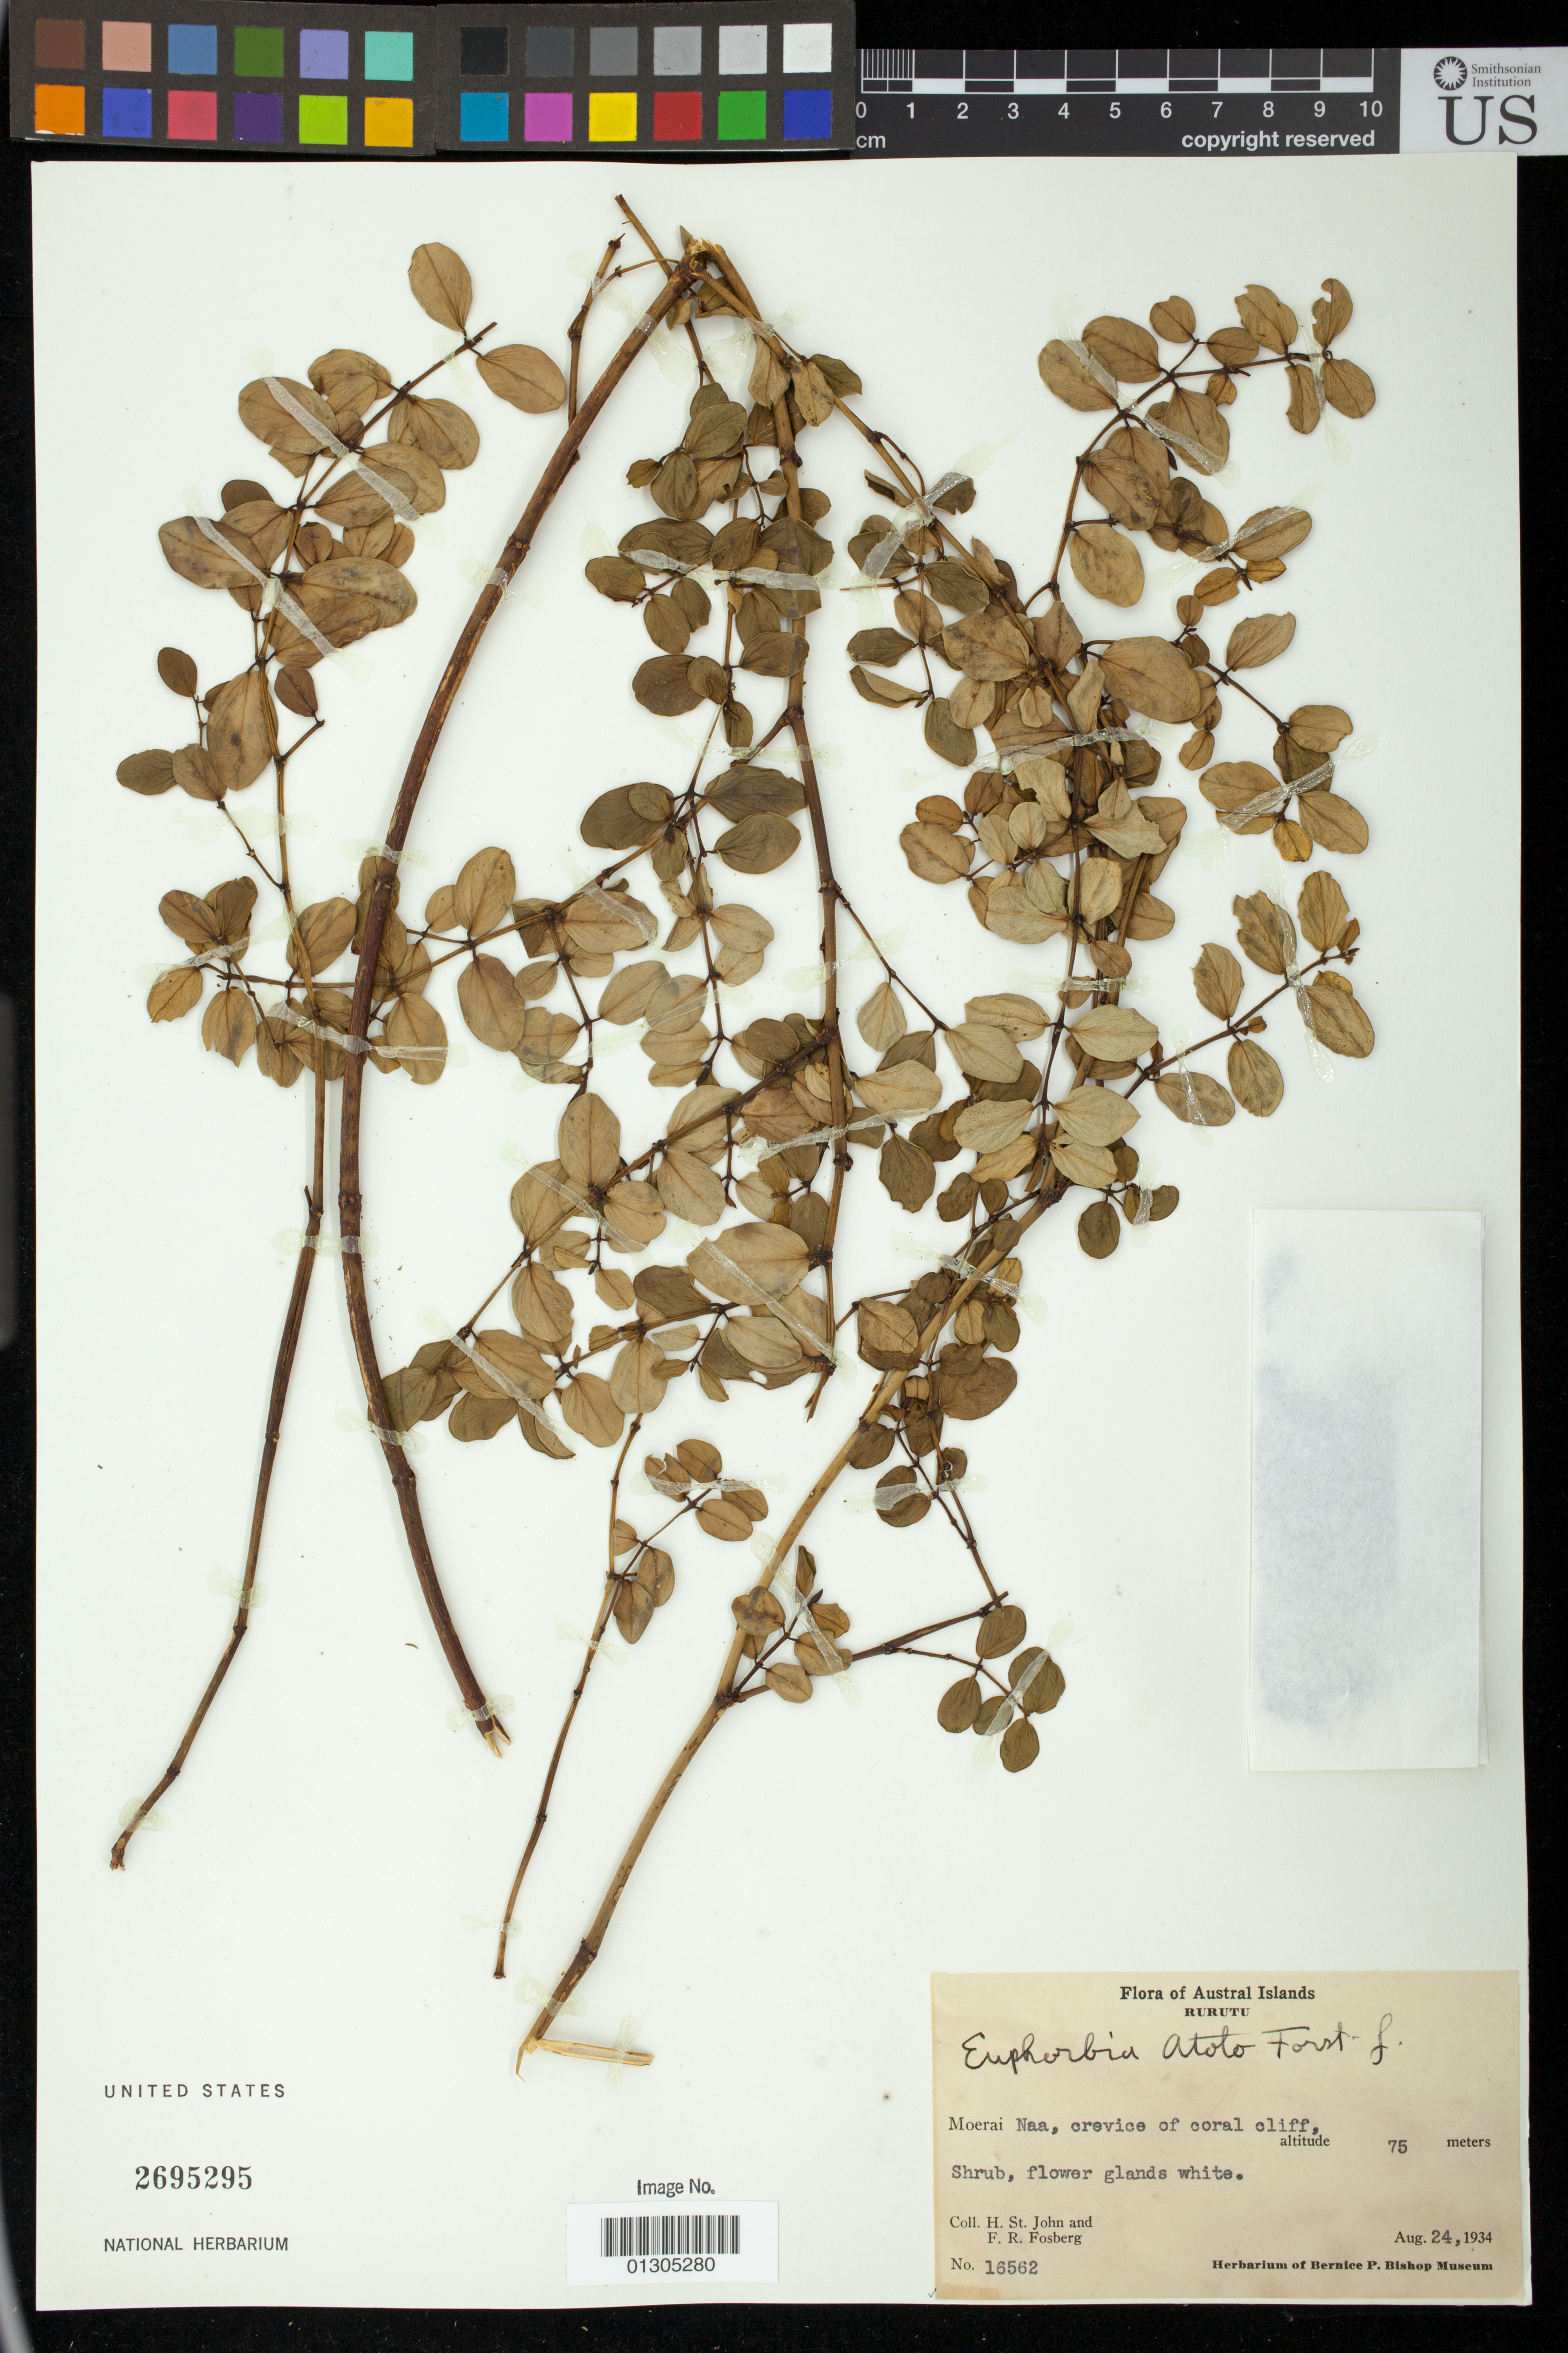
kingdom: Plantae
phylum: Tracheophyta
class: Magnoliopsida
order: Malpighiales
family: Euphorbiaceae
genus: Euphorbia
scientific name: Euphorbia atoto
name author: G. Forst.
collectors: H. St John & F. R. Fosberg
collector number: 16562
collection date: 1934-08-24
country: French Polynesia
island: Rurutu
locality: Rurutu, Moerai Naa, cliff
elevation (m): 75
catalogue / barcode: US 2695295